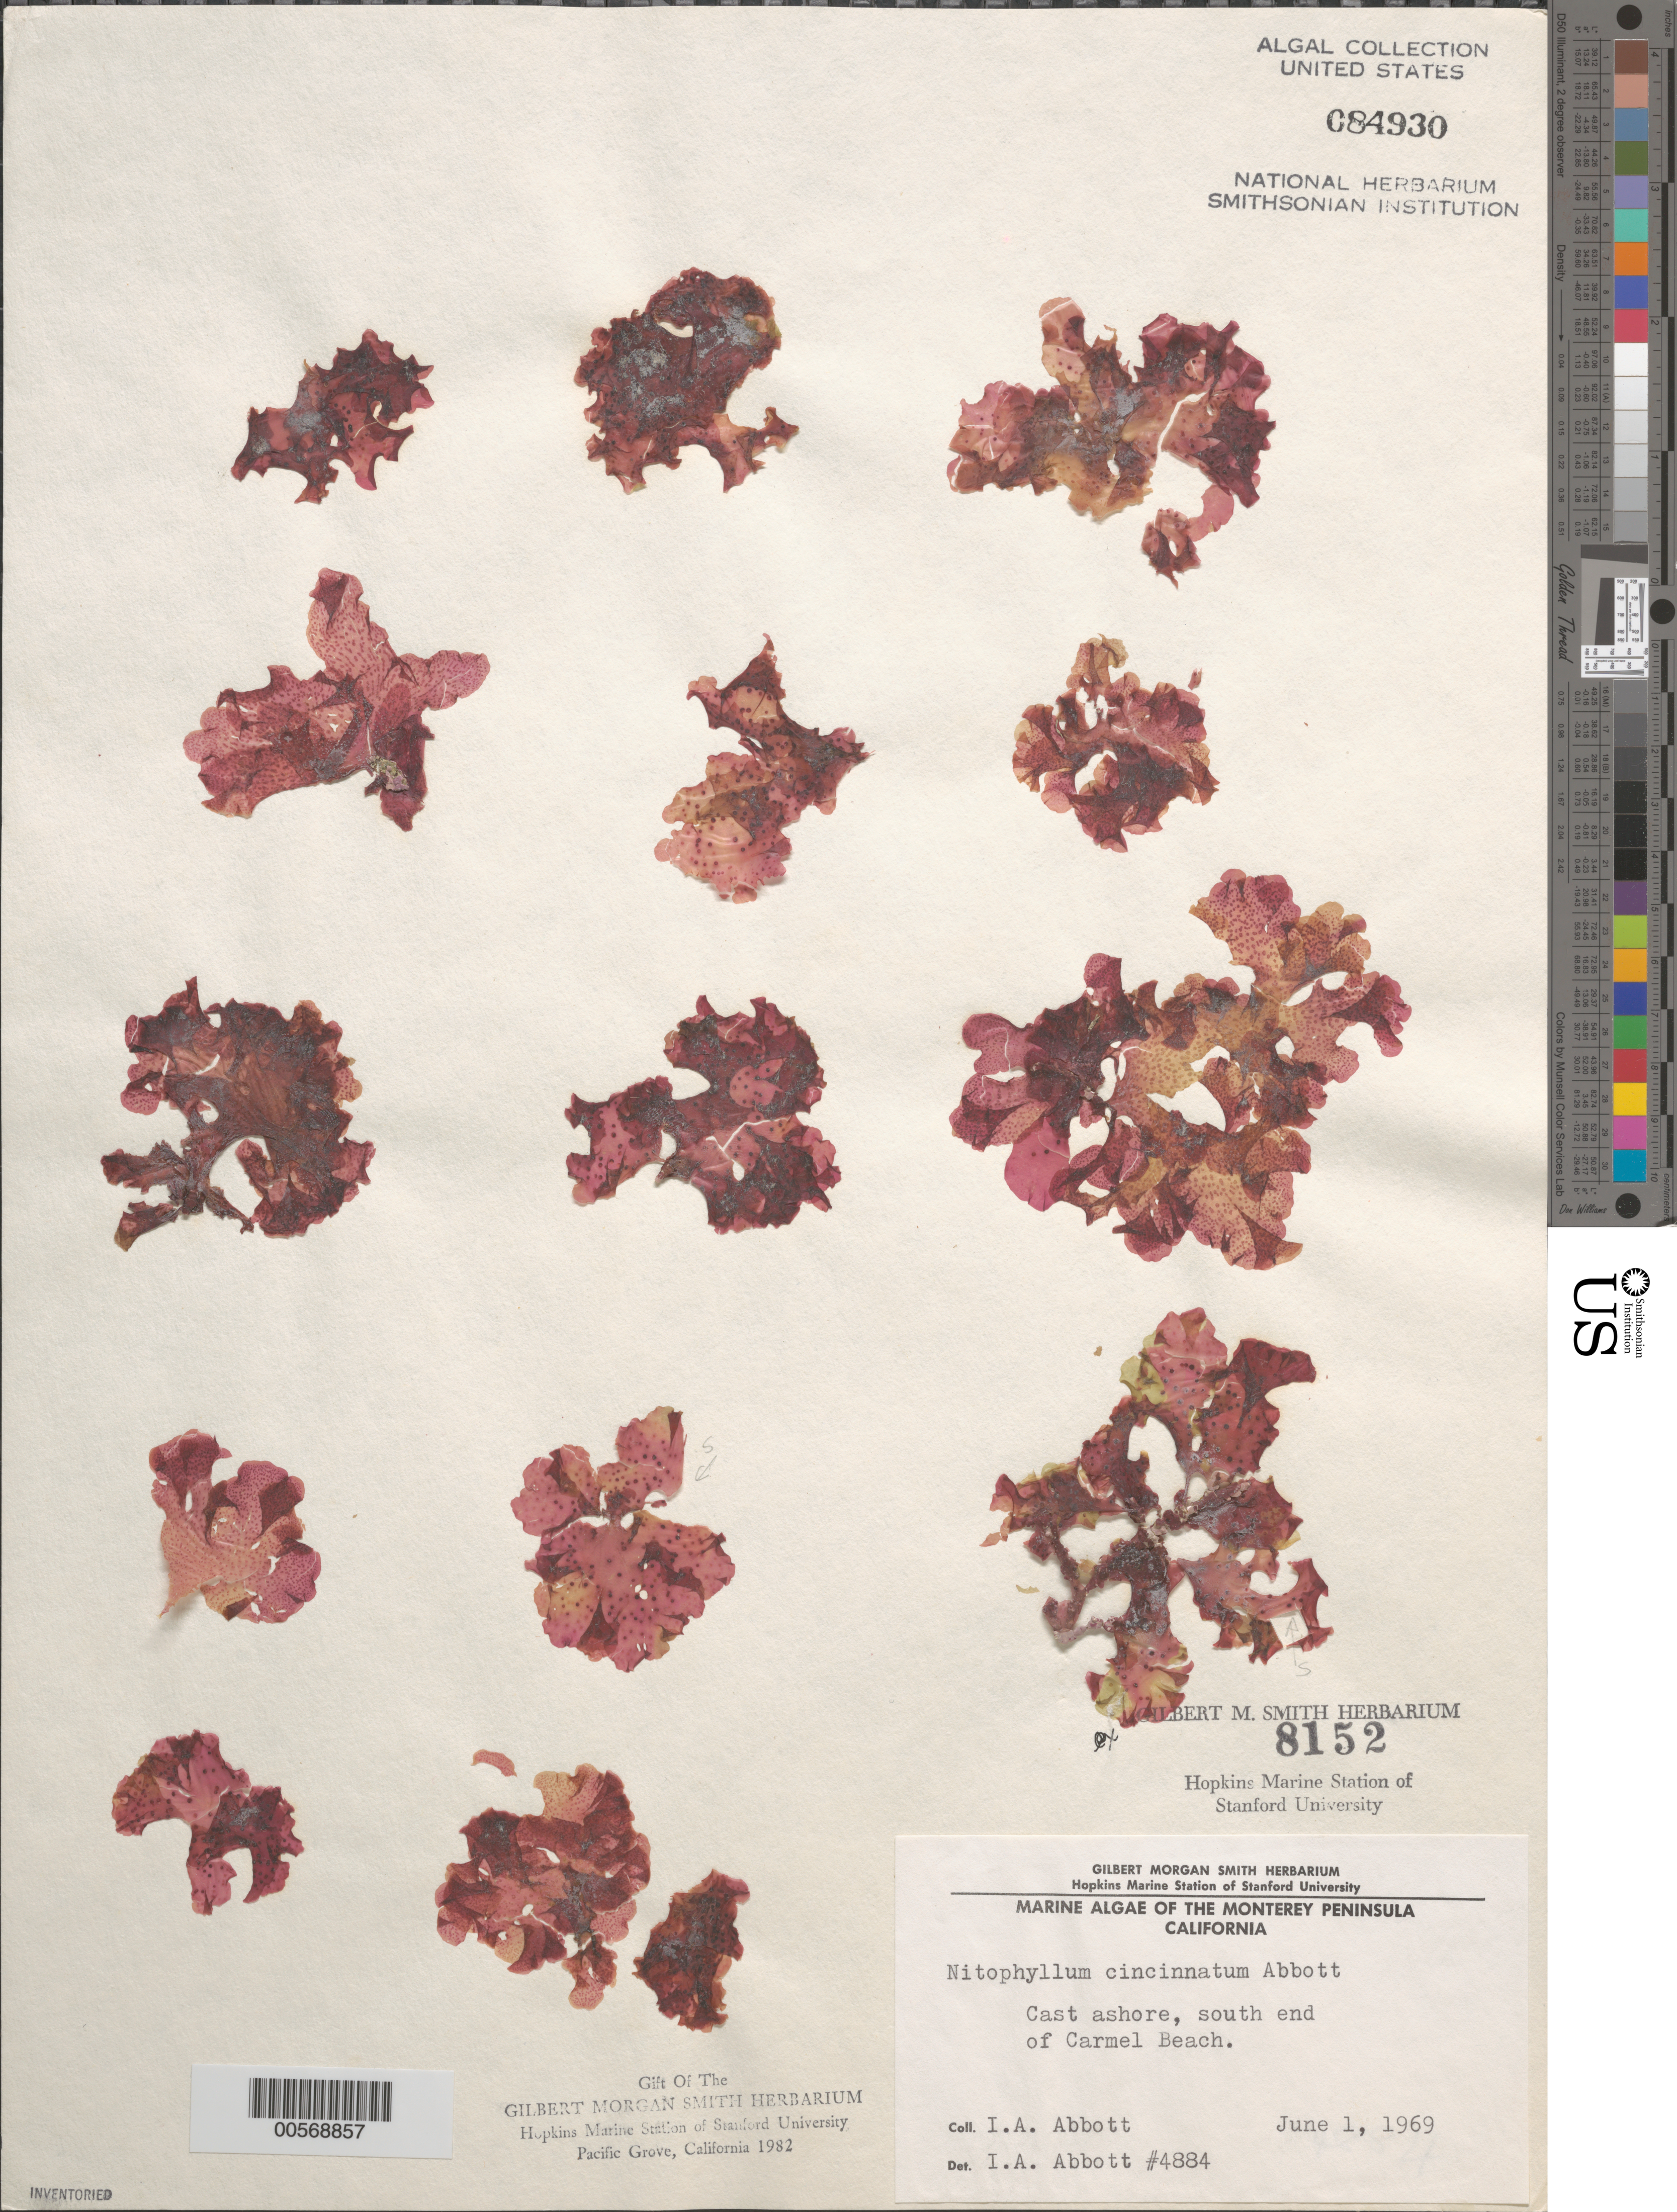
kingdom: Plantae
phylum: Rhodophyta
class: Florideophyceae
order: Ceramiales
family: Delesseriaceae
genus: Nitophyllum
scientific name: Nitophyllum cincinnatum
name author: I.A. Abbott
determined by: Abbott, Isabella A.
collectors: I. A. Abbott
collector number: IAA 4884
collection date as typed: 01 Jun 1969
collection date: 1969-06-01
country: United States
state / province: California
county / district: Monterey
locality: Carmel Beach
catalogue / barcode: US 84930